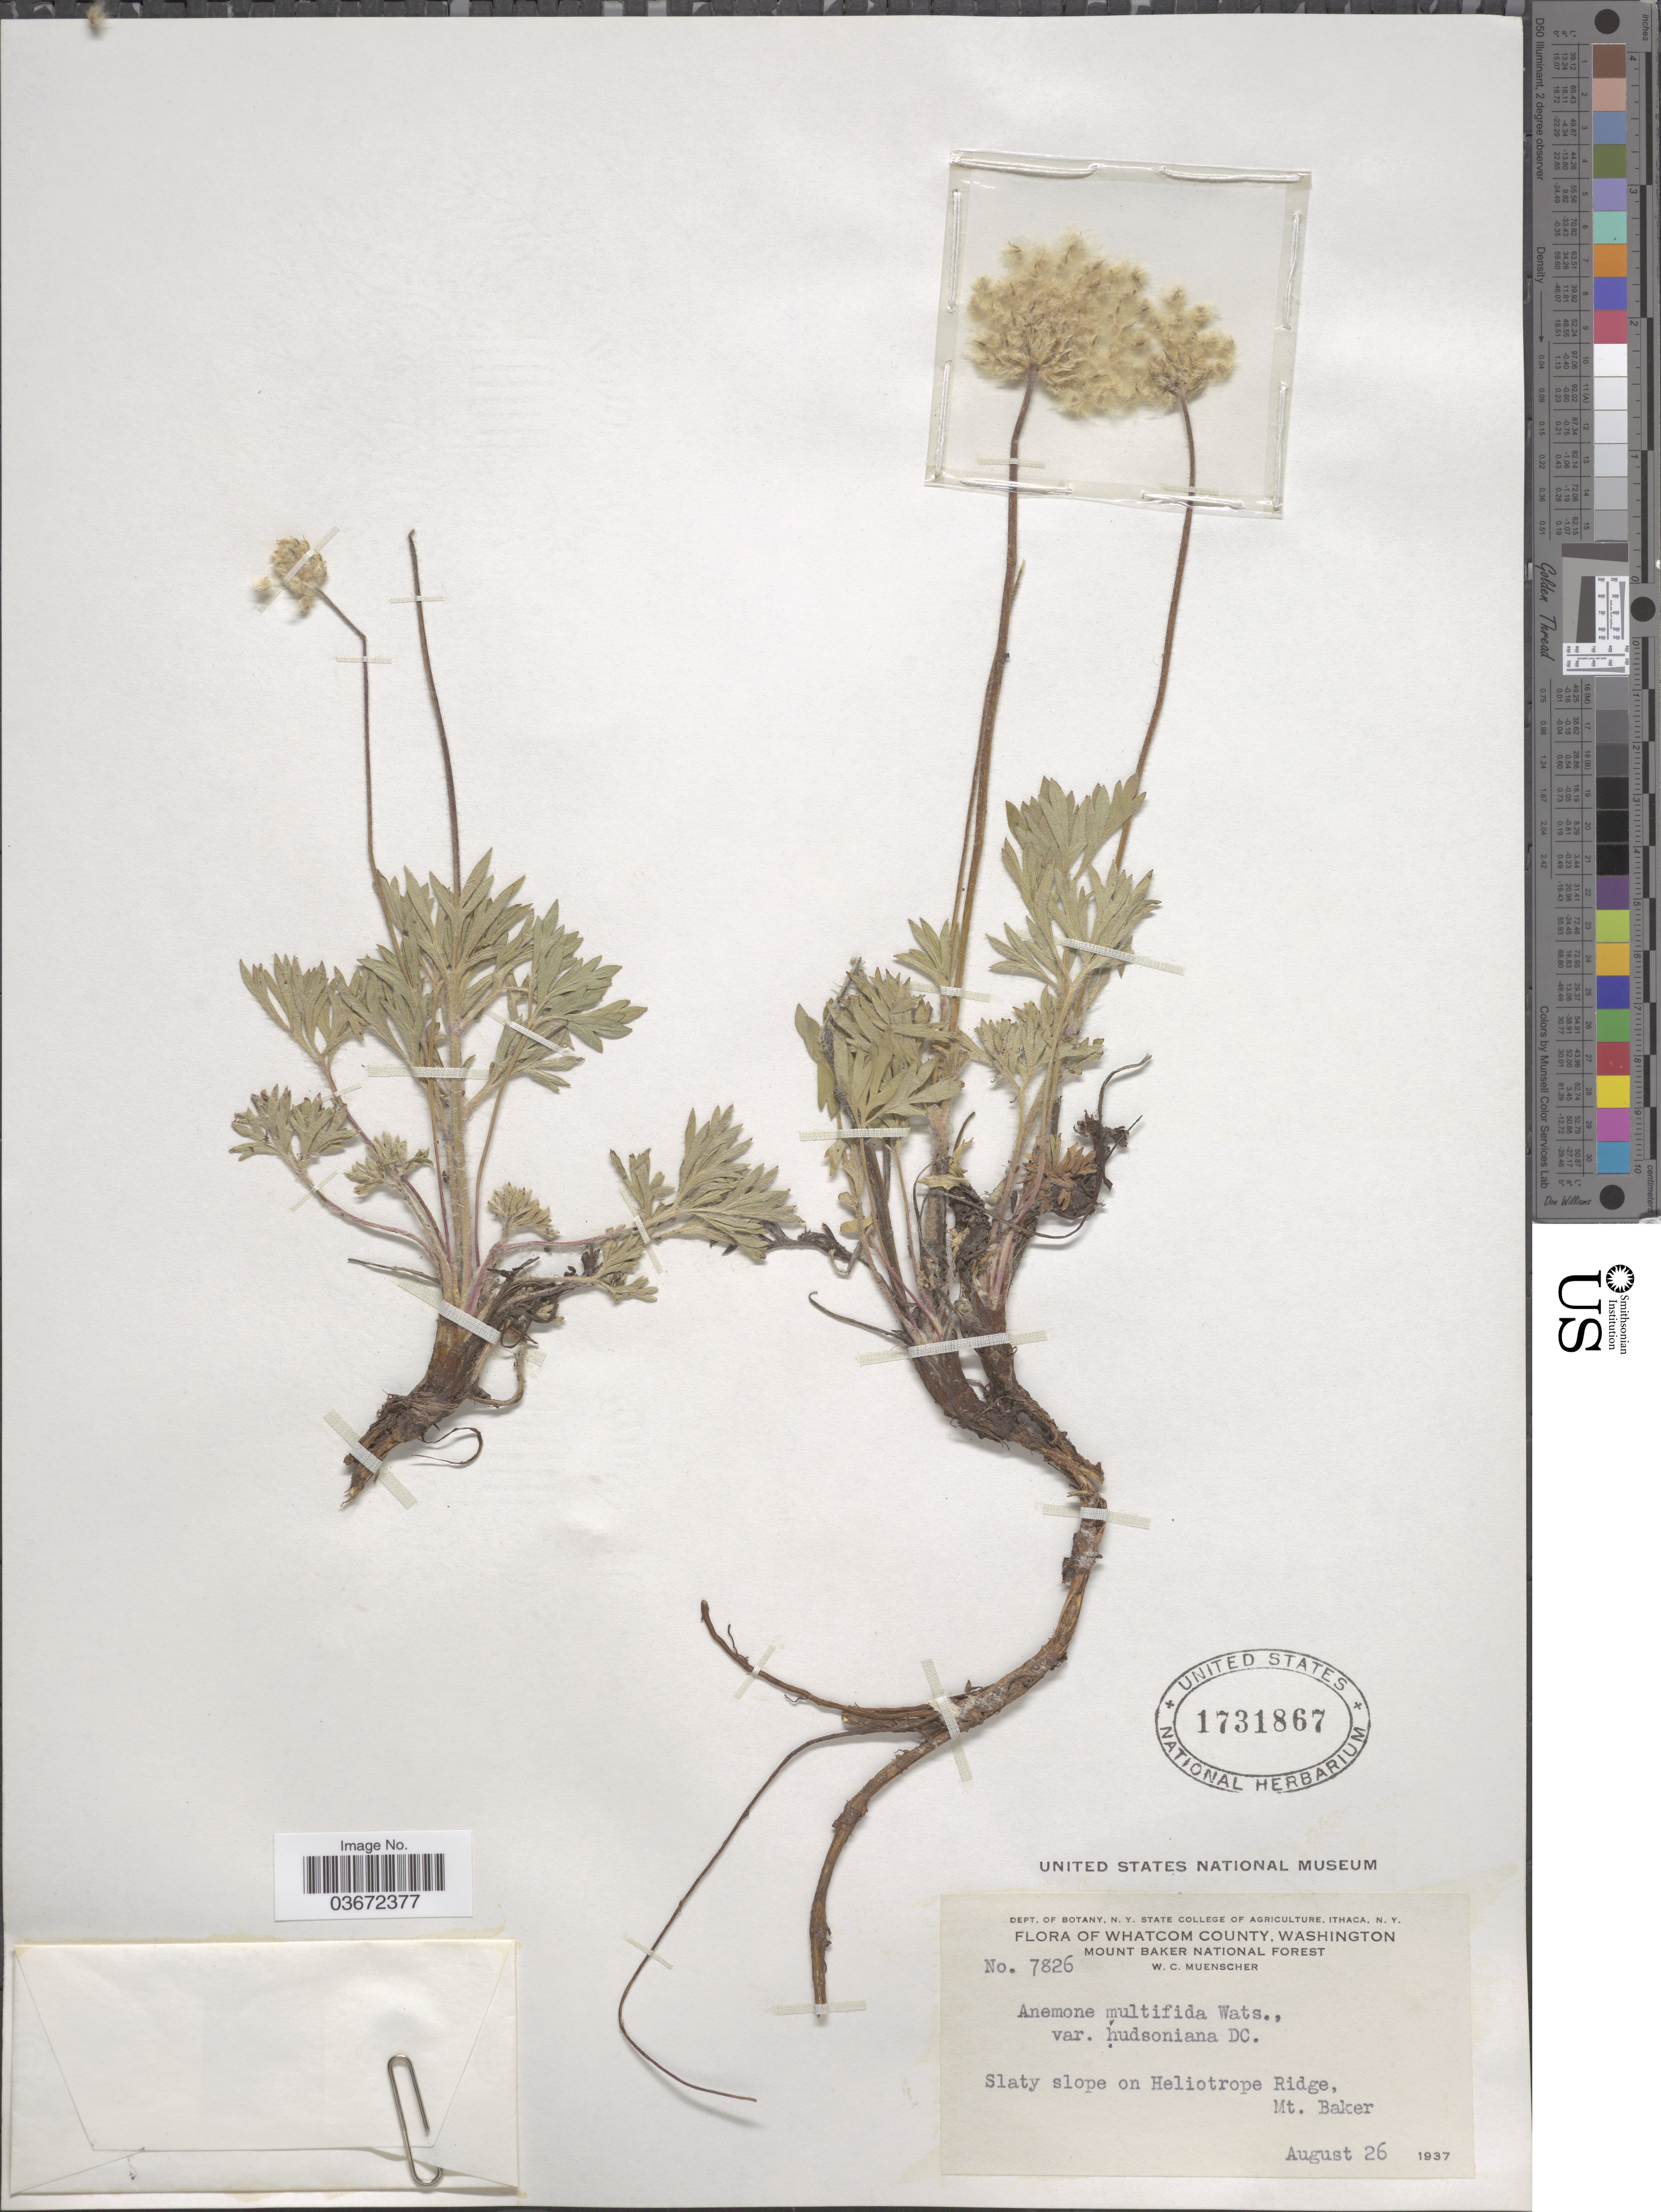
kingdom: Plantae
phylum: Tracheophyta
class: Magnoliopsida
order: Ranunculales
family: Ranunculaceae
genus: Anemone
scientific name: Anemone multifida var. hudsoniana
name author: DC.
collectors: W. Muenscher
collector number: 7826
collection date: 1937-08-26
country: United States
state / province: Washington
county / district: Whatcom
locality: Whatcom County. Mount Baker National Forest. On Heliotrope Ridge, Mt. Baker.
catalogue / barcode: US 1731867